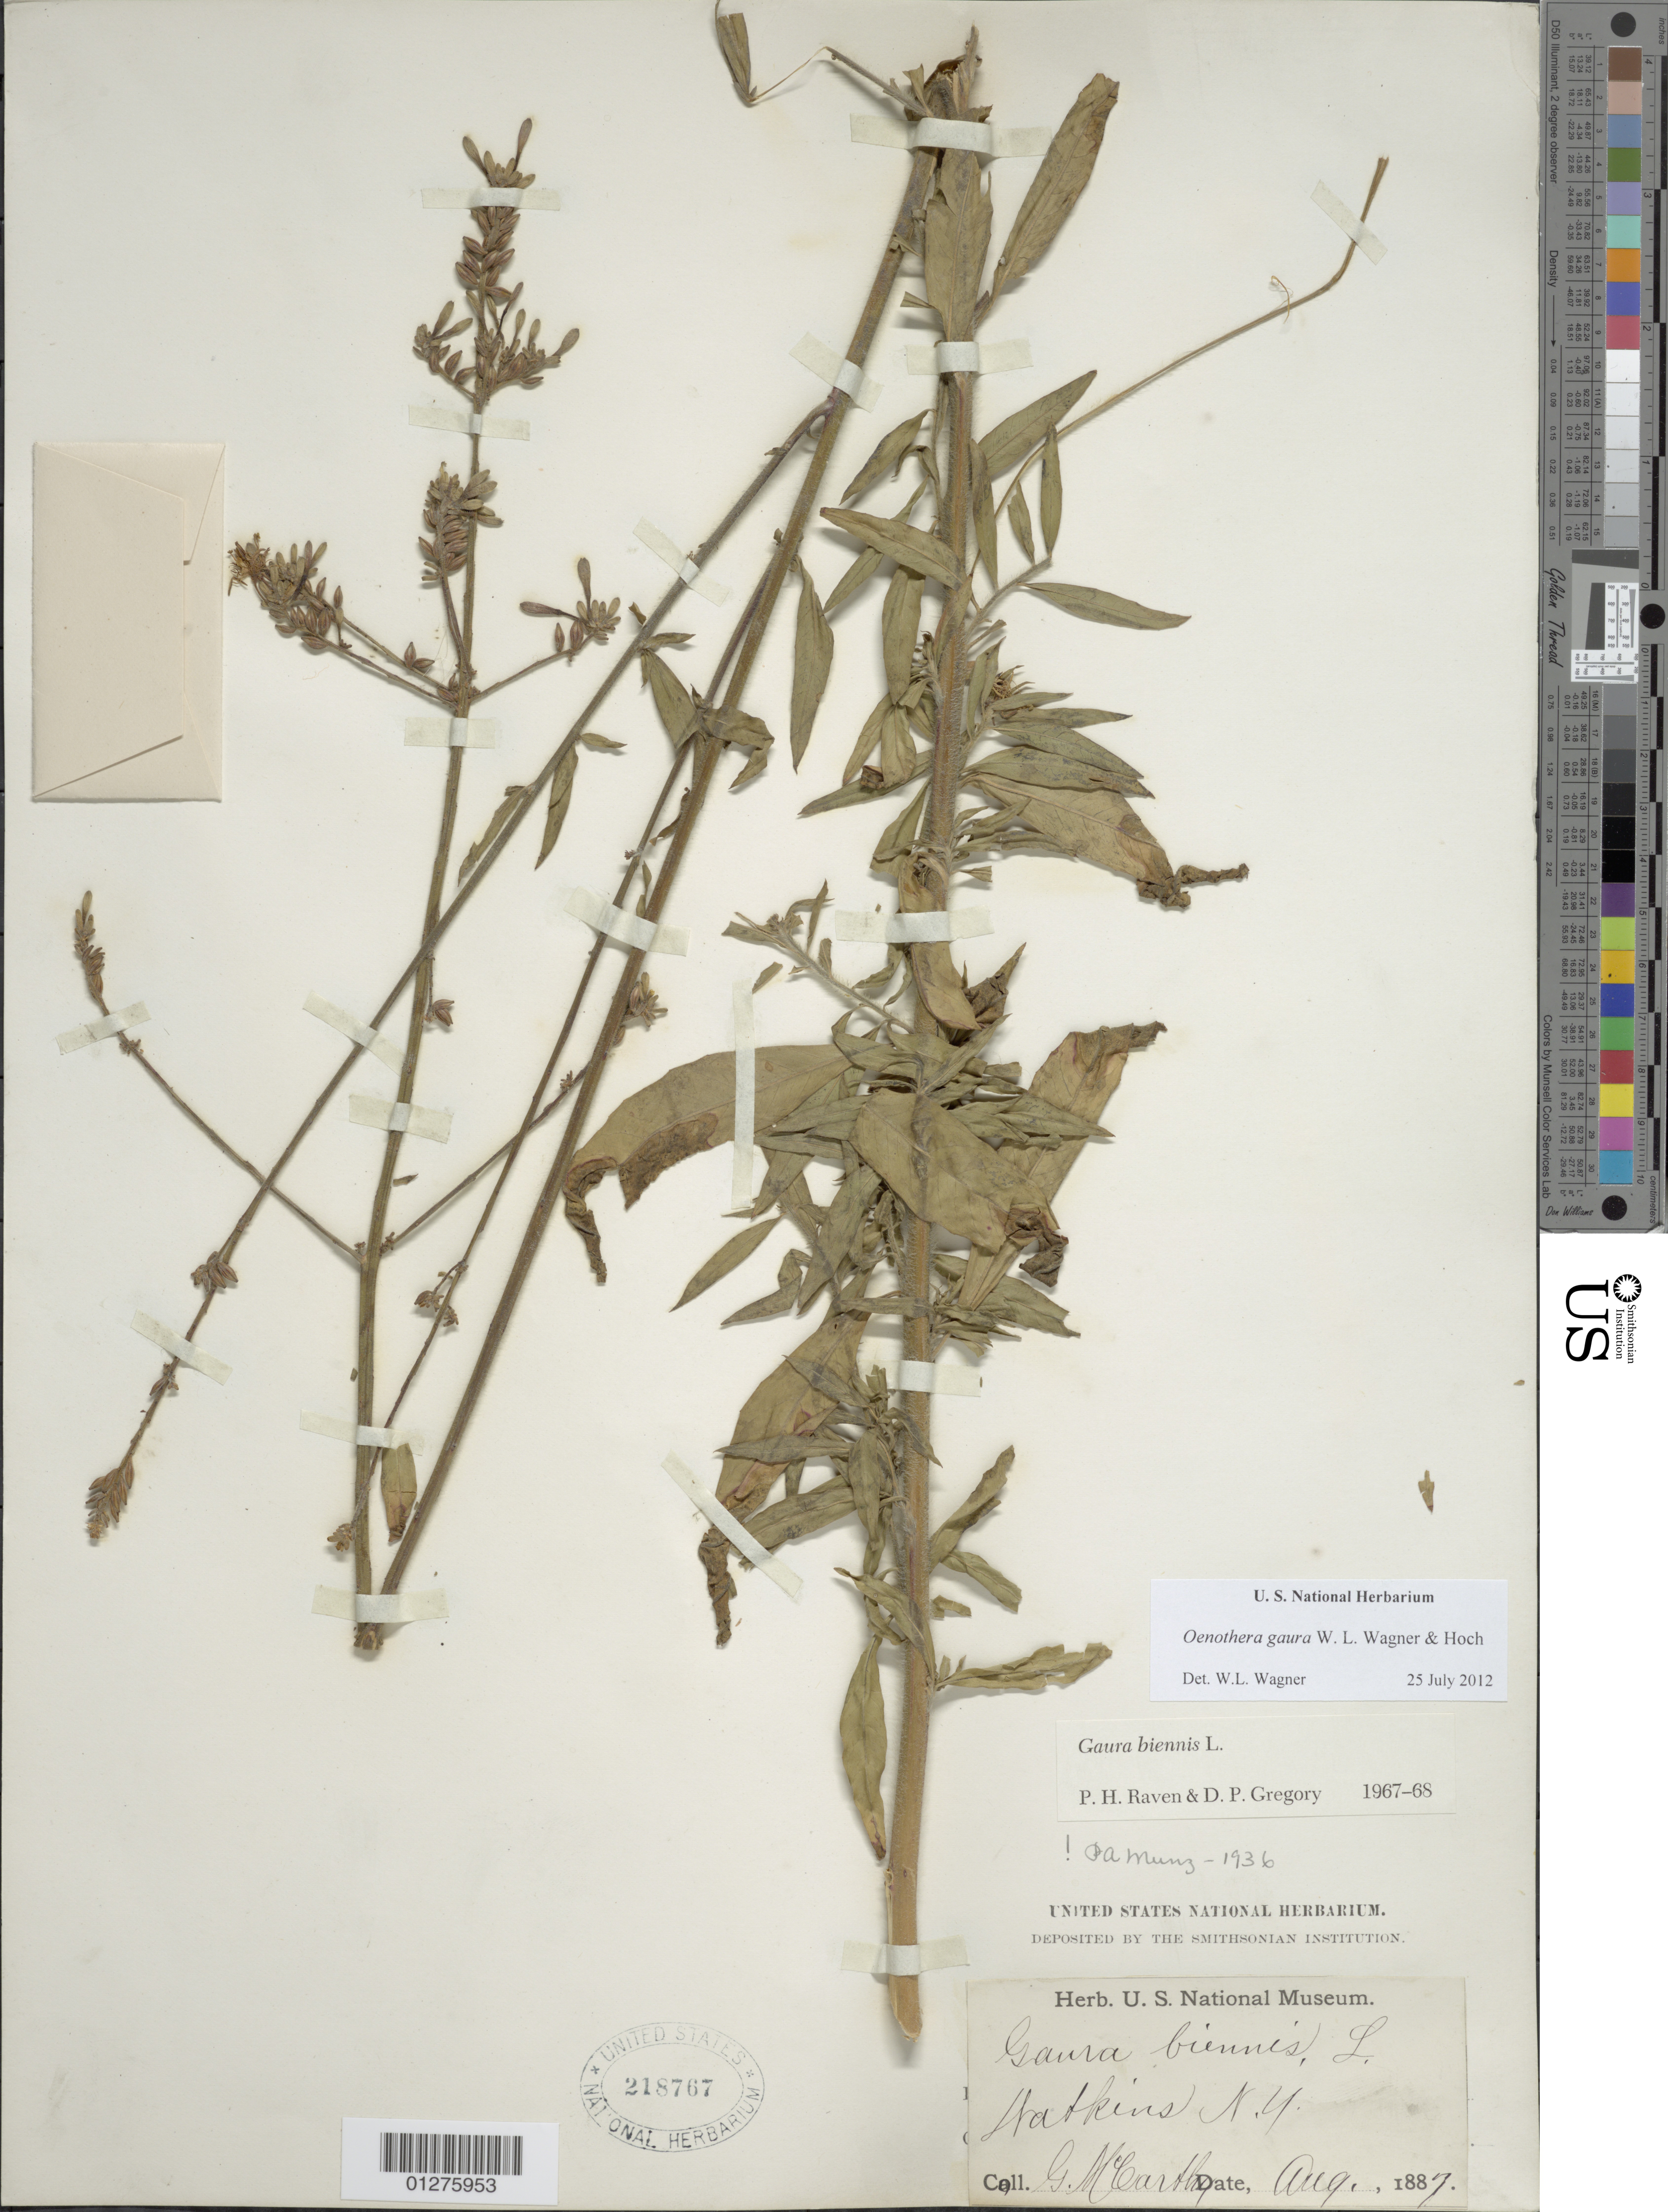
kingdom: Plantae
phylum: Tracheophyta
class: Magnoliopsida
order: Myrtales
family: Onagraceae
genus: Oenothera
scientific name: Oenothera gaura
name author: W.L. Wagner & Hoch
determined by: Wagner, W. L., (BOT), Smithsonian Institution - National Museum of Natural History (UNITED STATES)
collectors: G. McCarthy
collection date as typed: Aug 1887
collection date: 1887-08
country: United States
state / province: New York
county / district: Schuyler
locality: Watkins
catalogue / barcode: US 218767